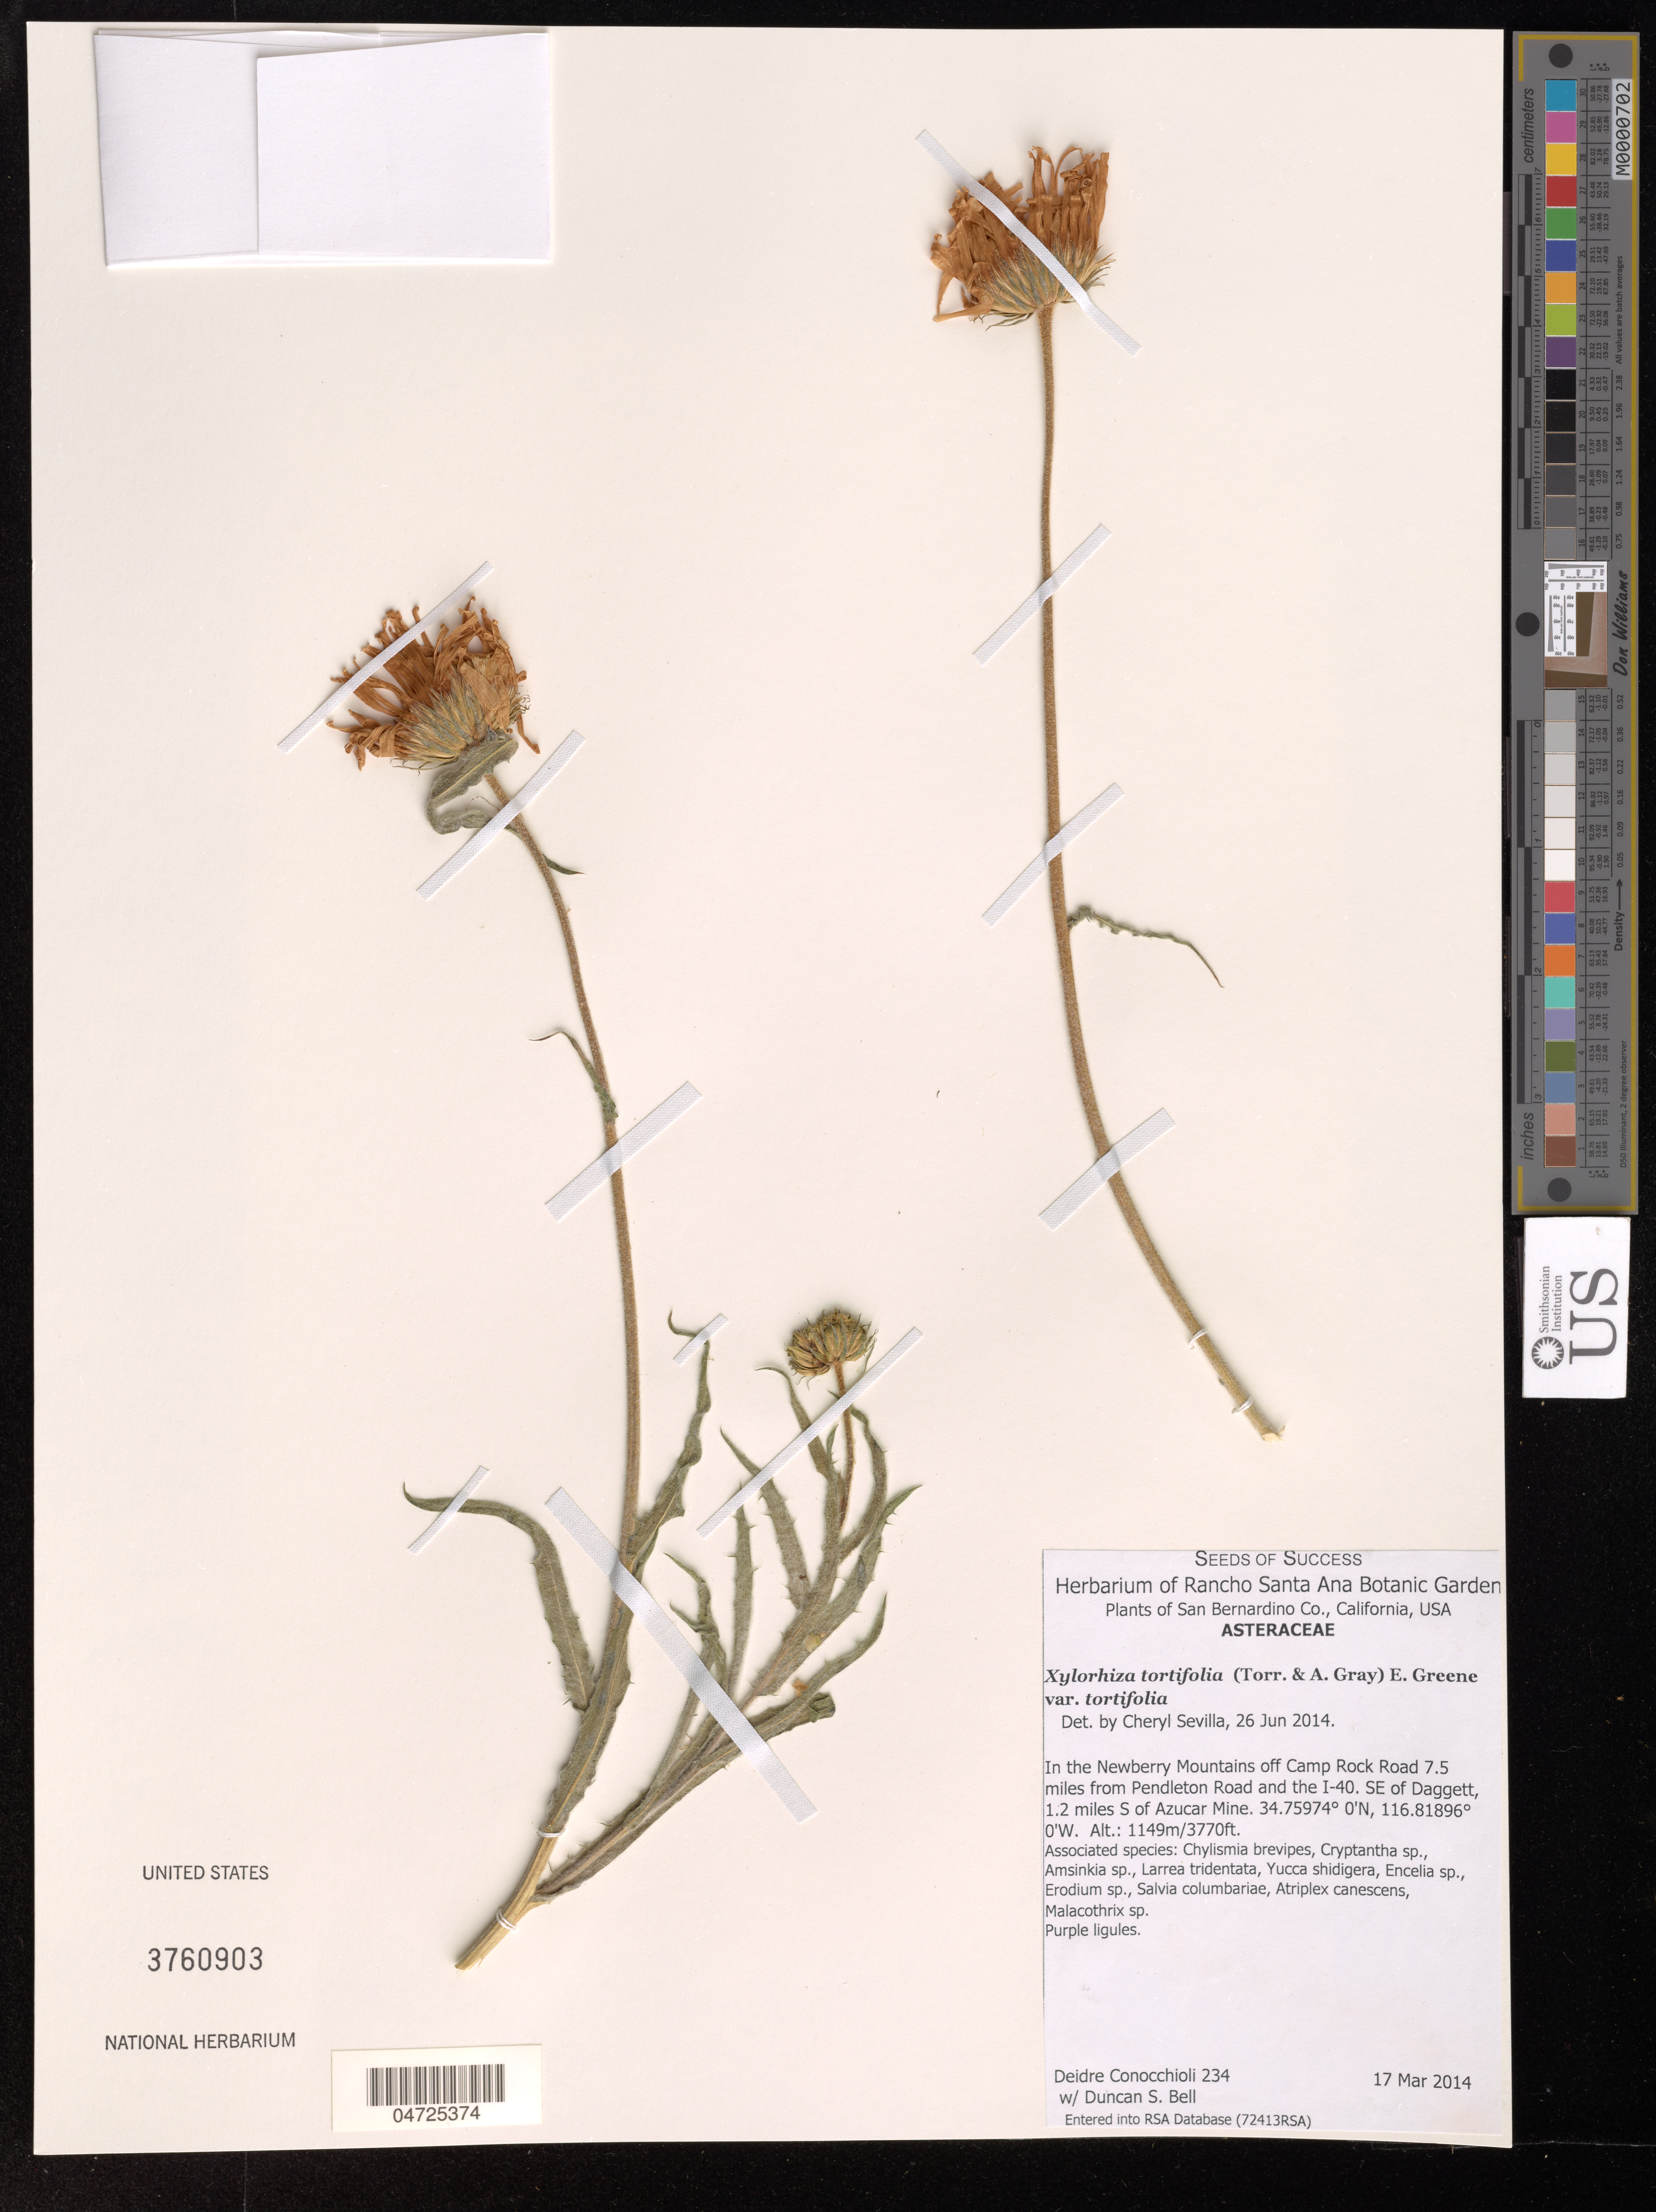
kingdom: Plantae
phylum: Tracheophyta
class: Magnoliopsida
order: Asterales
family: Asteraceae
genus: Xylorhiza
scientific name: Xylorhiza tortifolia var. tortifolia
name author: (Torr. & A. Gray) Greene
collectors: D. Conocchioli & D. S. Bell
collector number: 234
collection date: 2014-03-17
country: United States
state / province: California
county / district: San Bernardino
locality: San Bernardino Co. In the Newberry Mountains off Camp Rock Road 7.5 miles from Pendleton Road and the I-40. SE of Daggett, 1.2 miles S of Azucar Mine.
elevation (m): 1149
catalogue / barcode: US 3760903